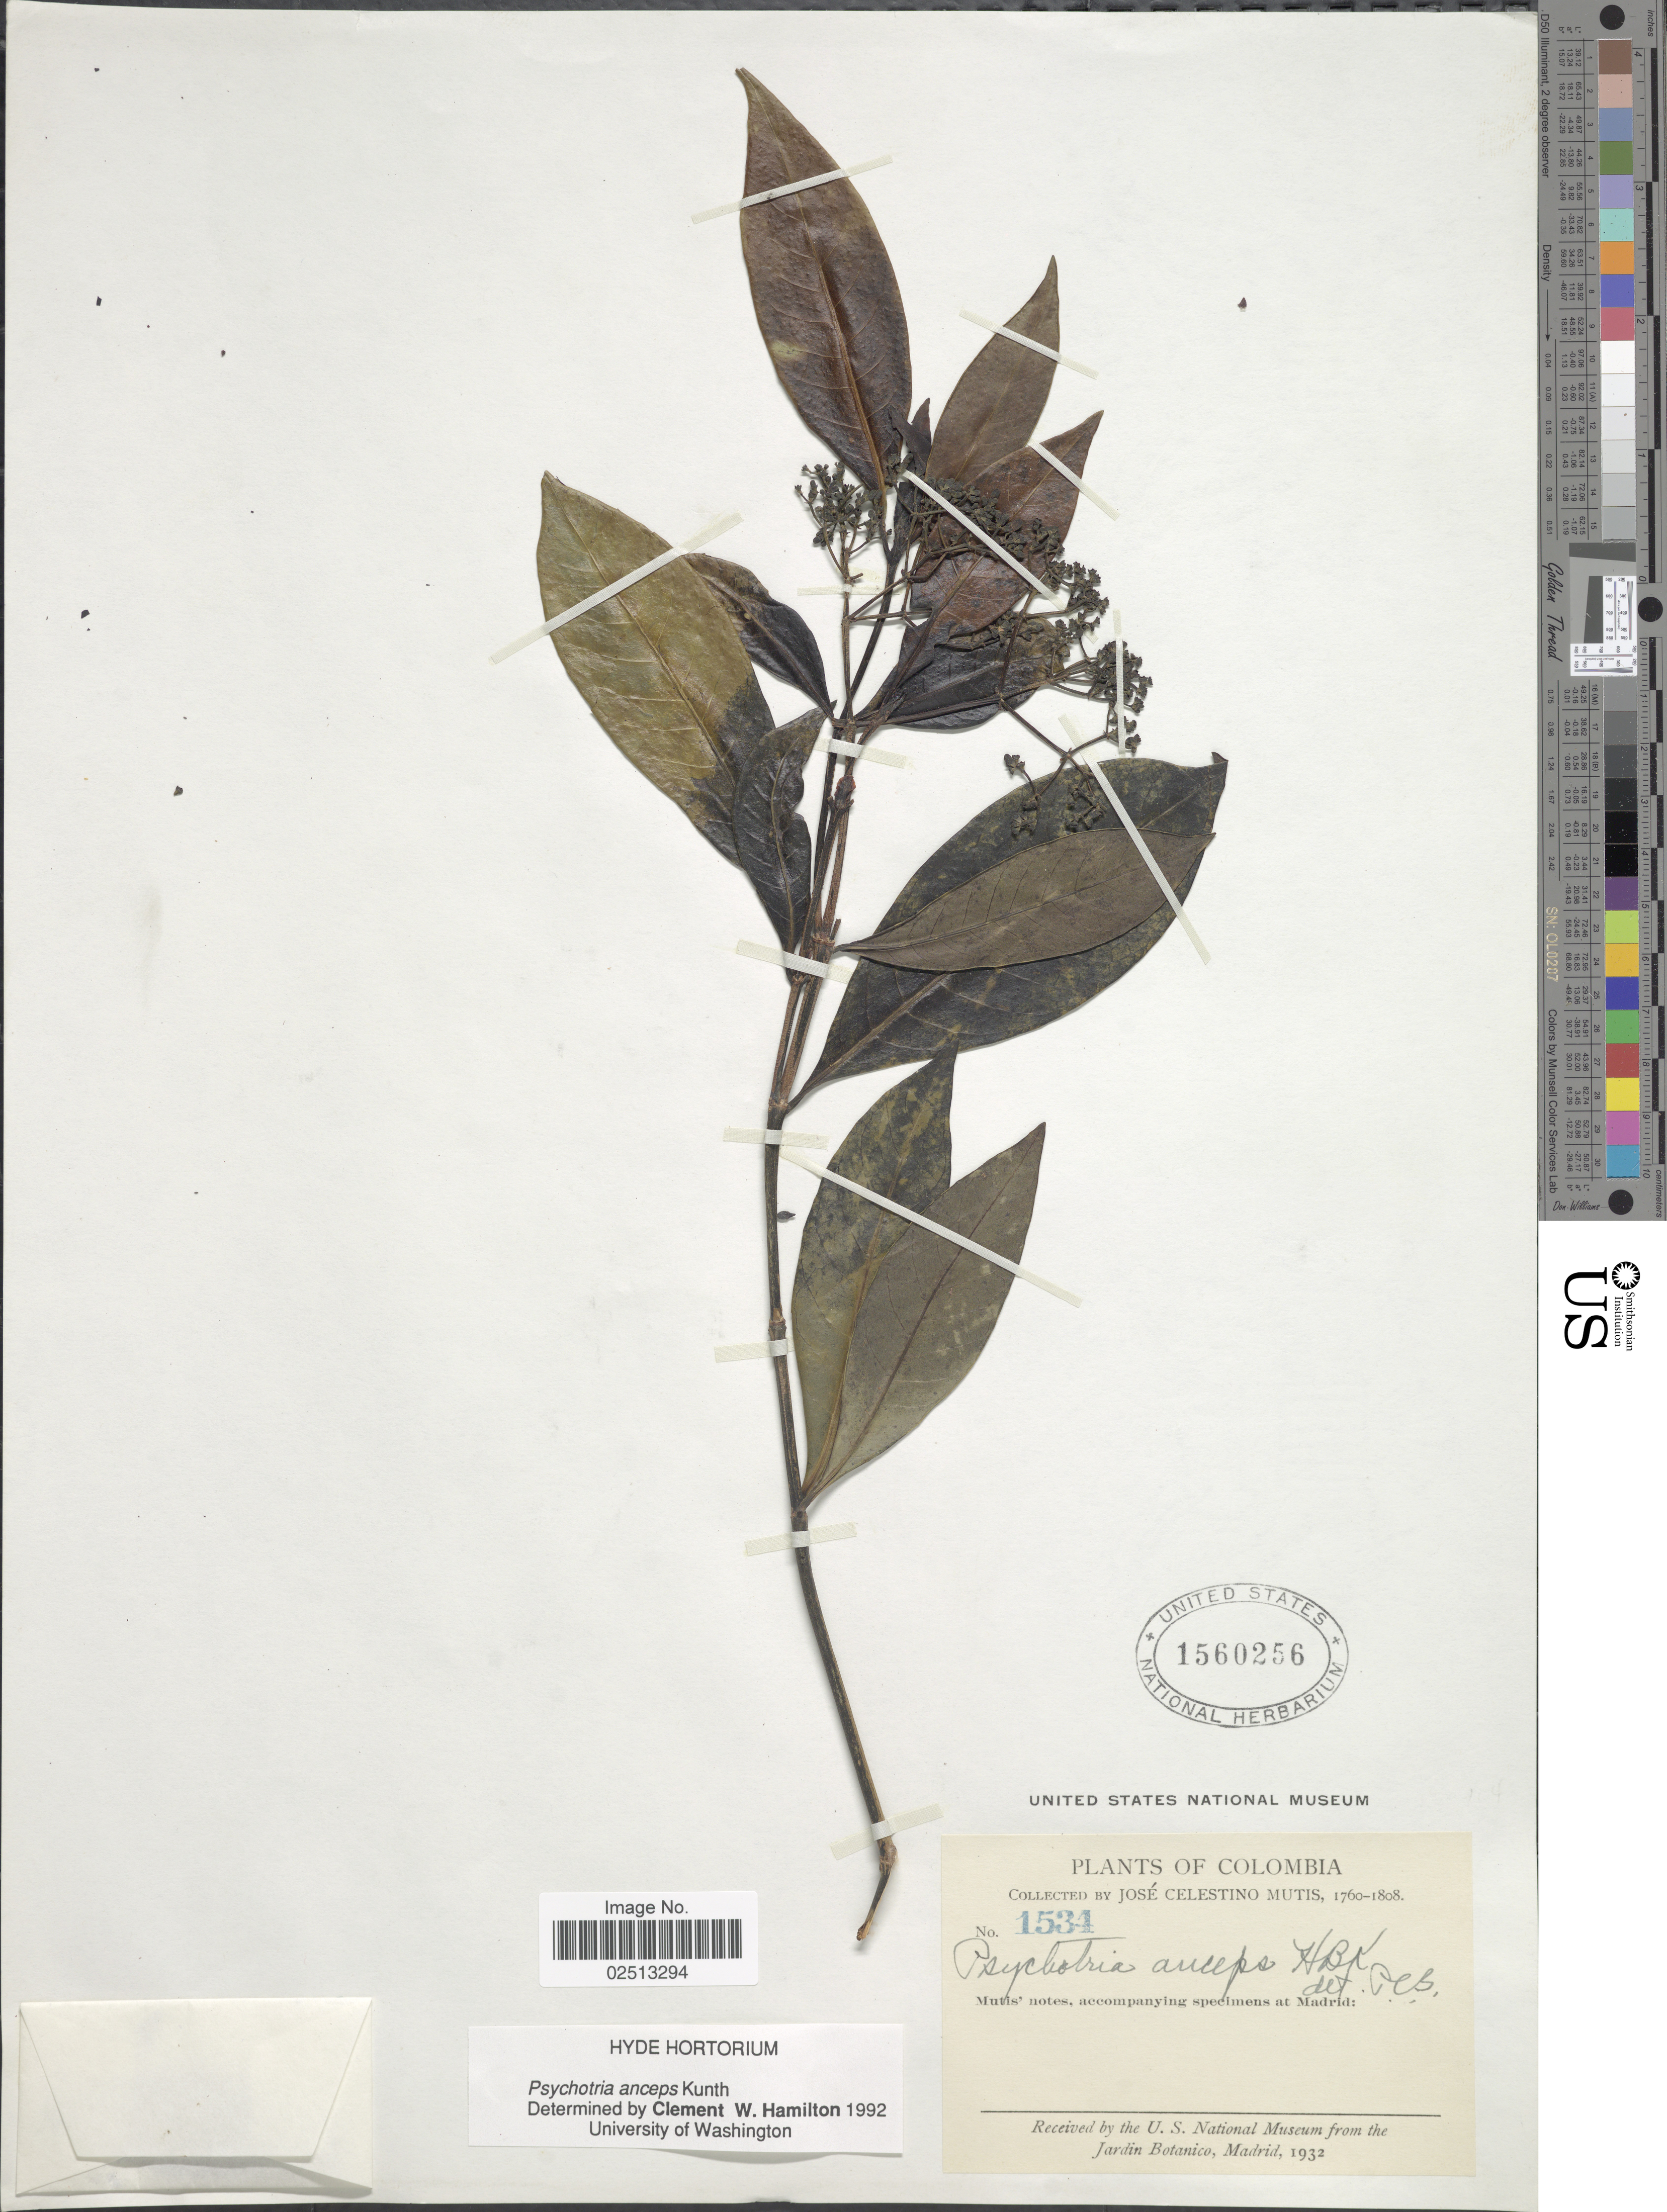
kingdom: Plantae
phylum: Tracheophyta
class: Magnoliopsida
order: Gentianales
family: Rubiaceae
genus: Psychotria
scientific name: Psychotria anceps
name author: Kunth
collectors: J. C. B. Mutis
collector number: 1534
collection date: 1760/1808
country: Colombia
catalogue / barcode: US 1560256